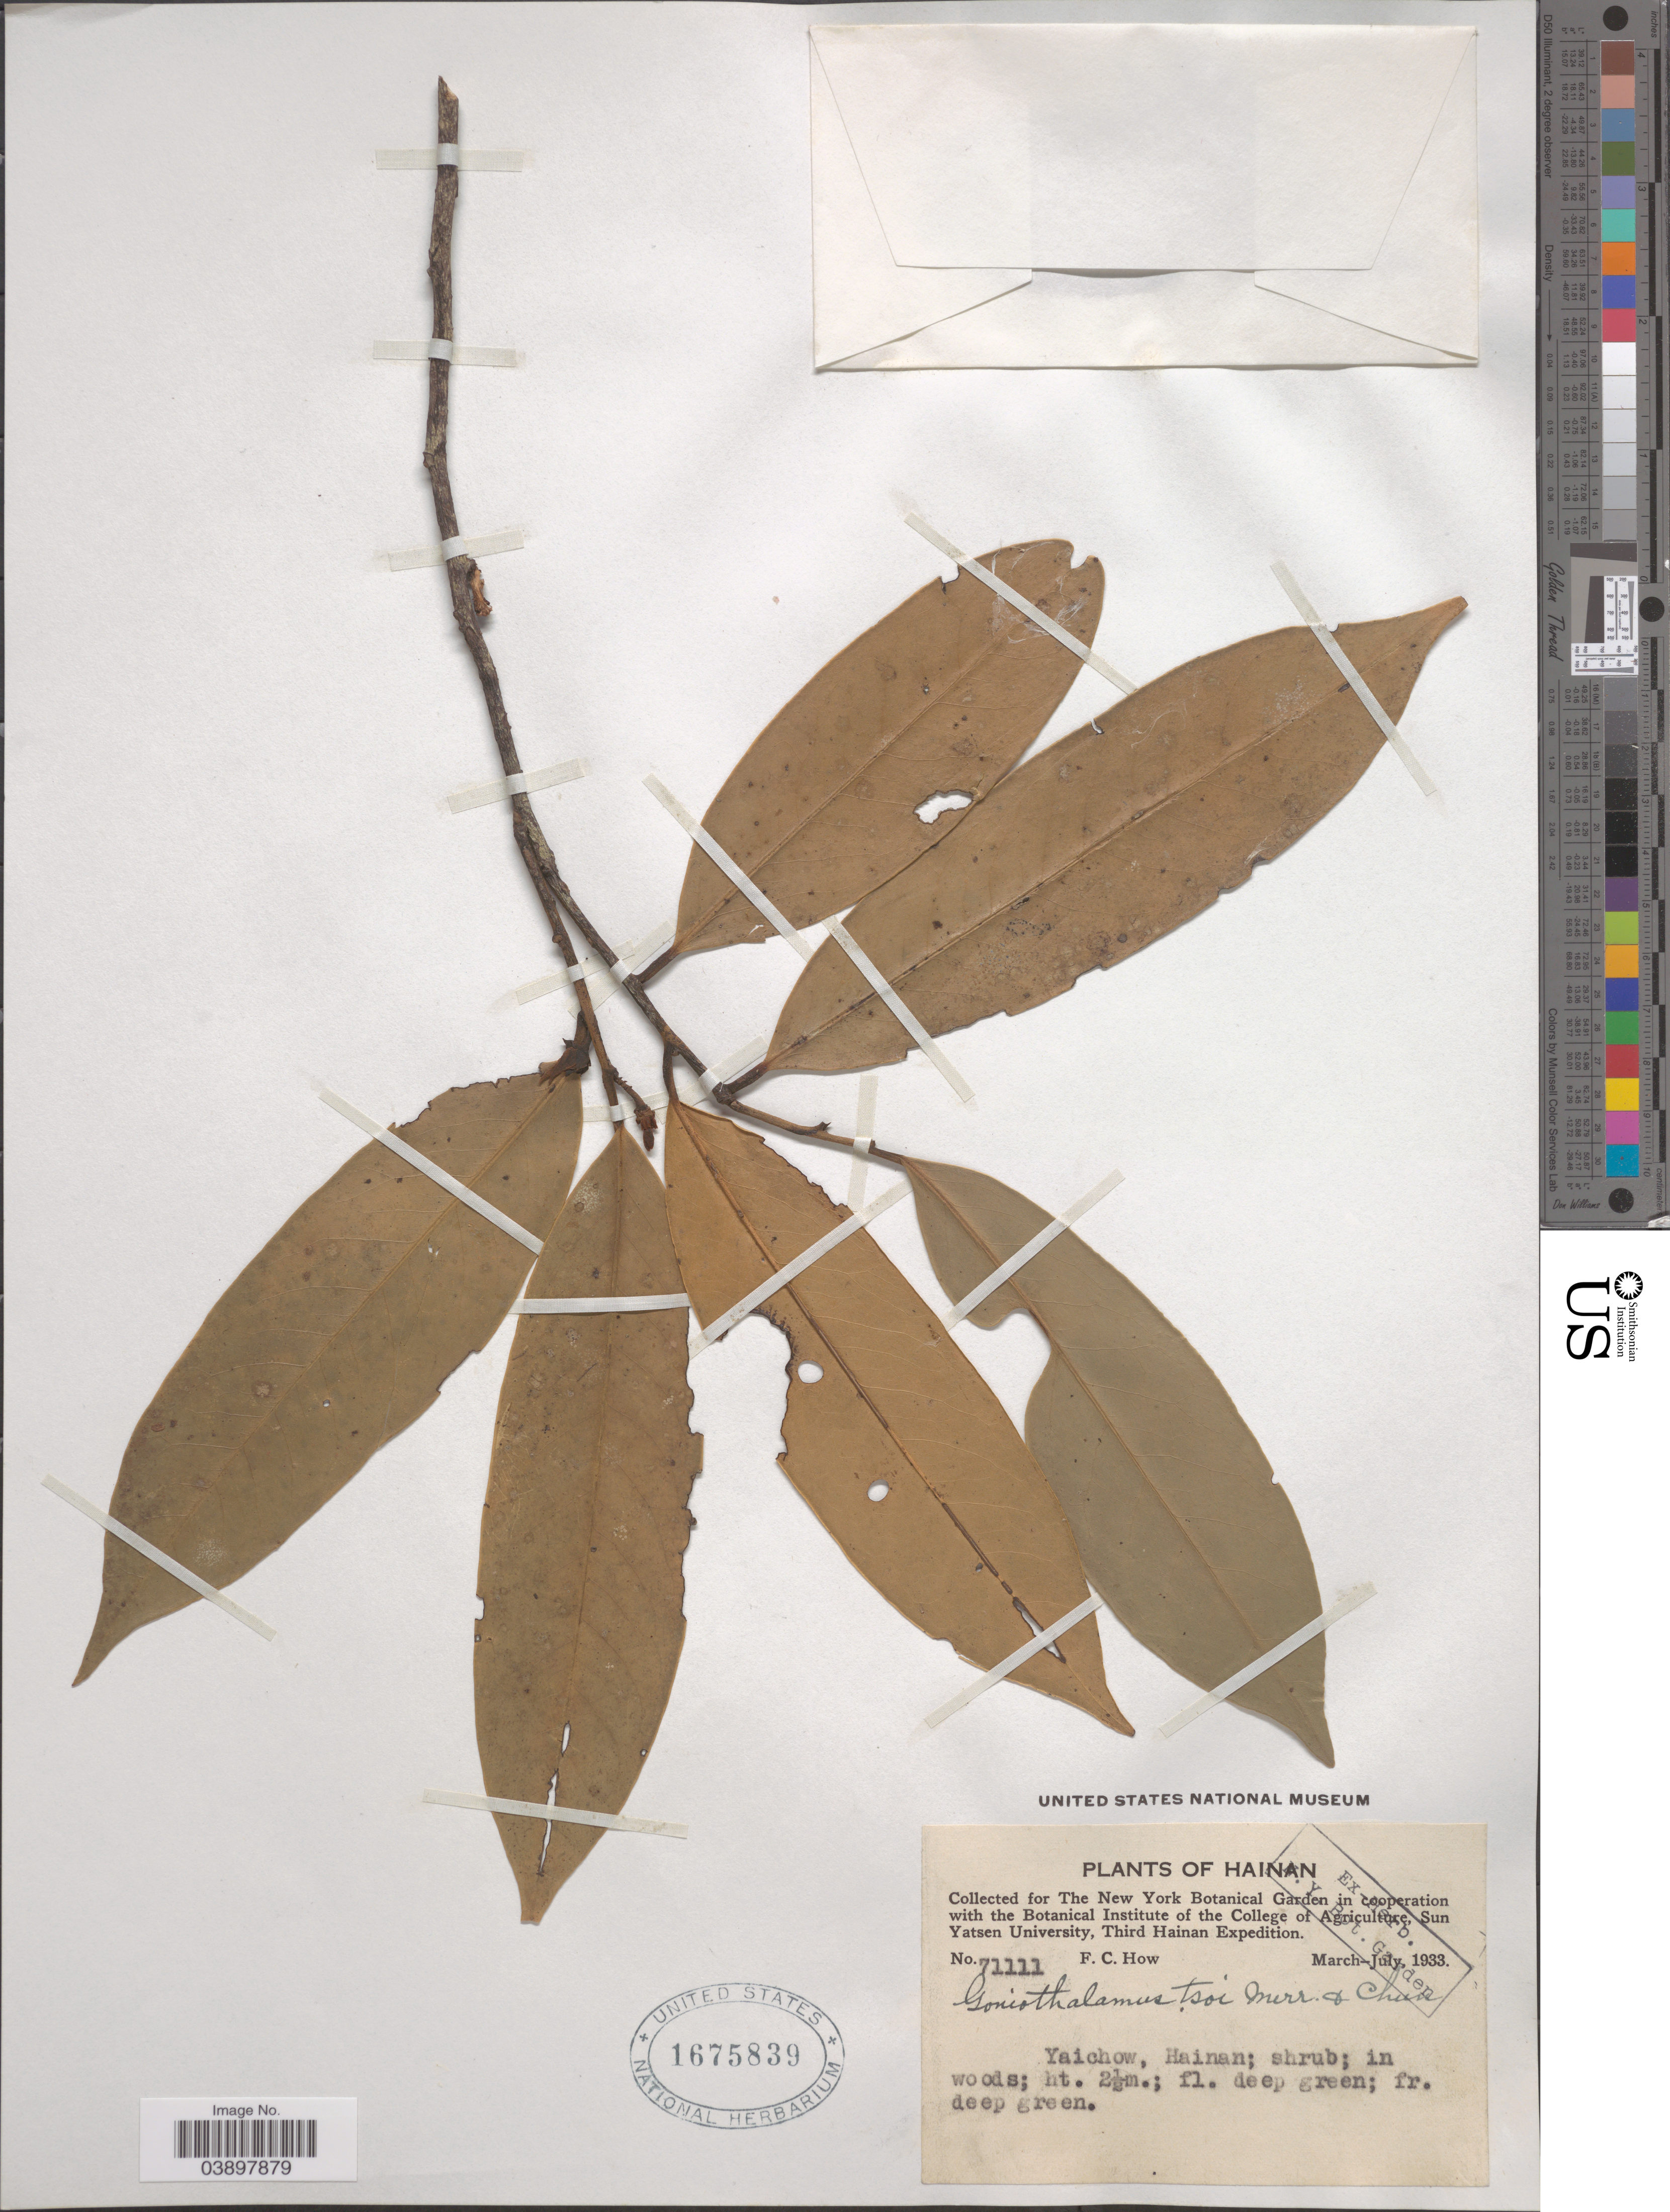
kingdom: Plantae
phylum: Tracheophyta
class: Magnoliopsida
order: Magnoliales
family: Annonaceae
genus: Goniothalamus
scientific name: Goniothalamus tsoi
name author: Merr. & Chun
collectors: F. C. How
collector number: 71111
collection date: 1933-03/1933-07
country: China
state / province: Hainan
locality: Yaichow.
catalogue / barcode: US 1675839